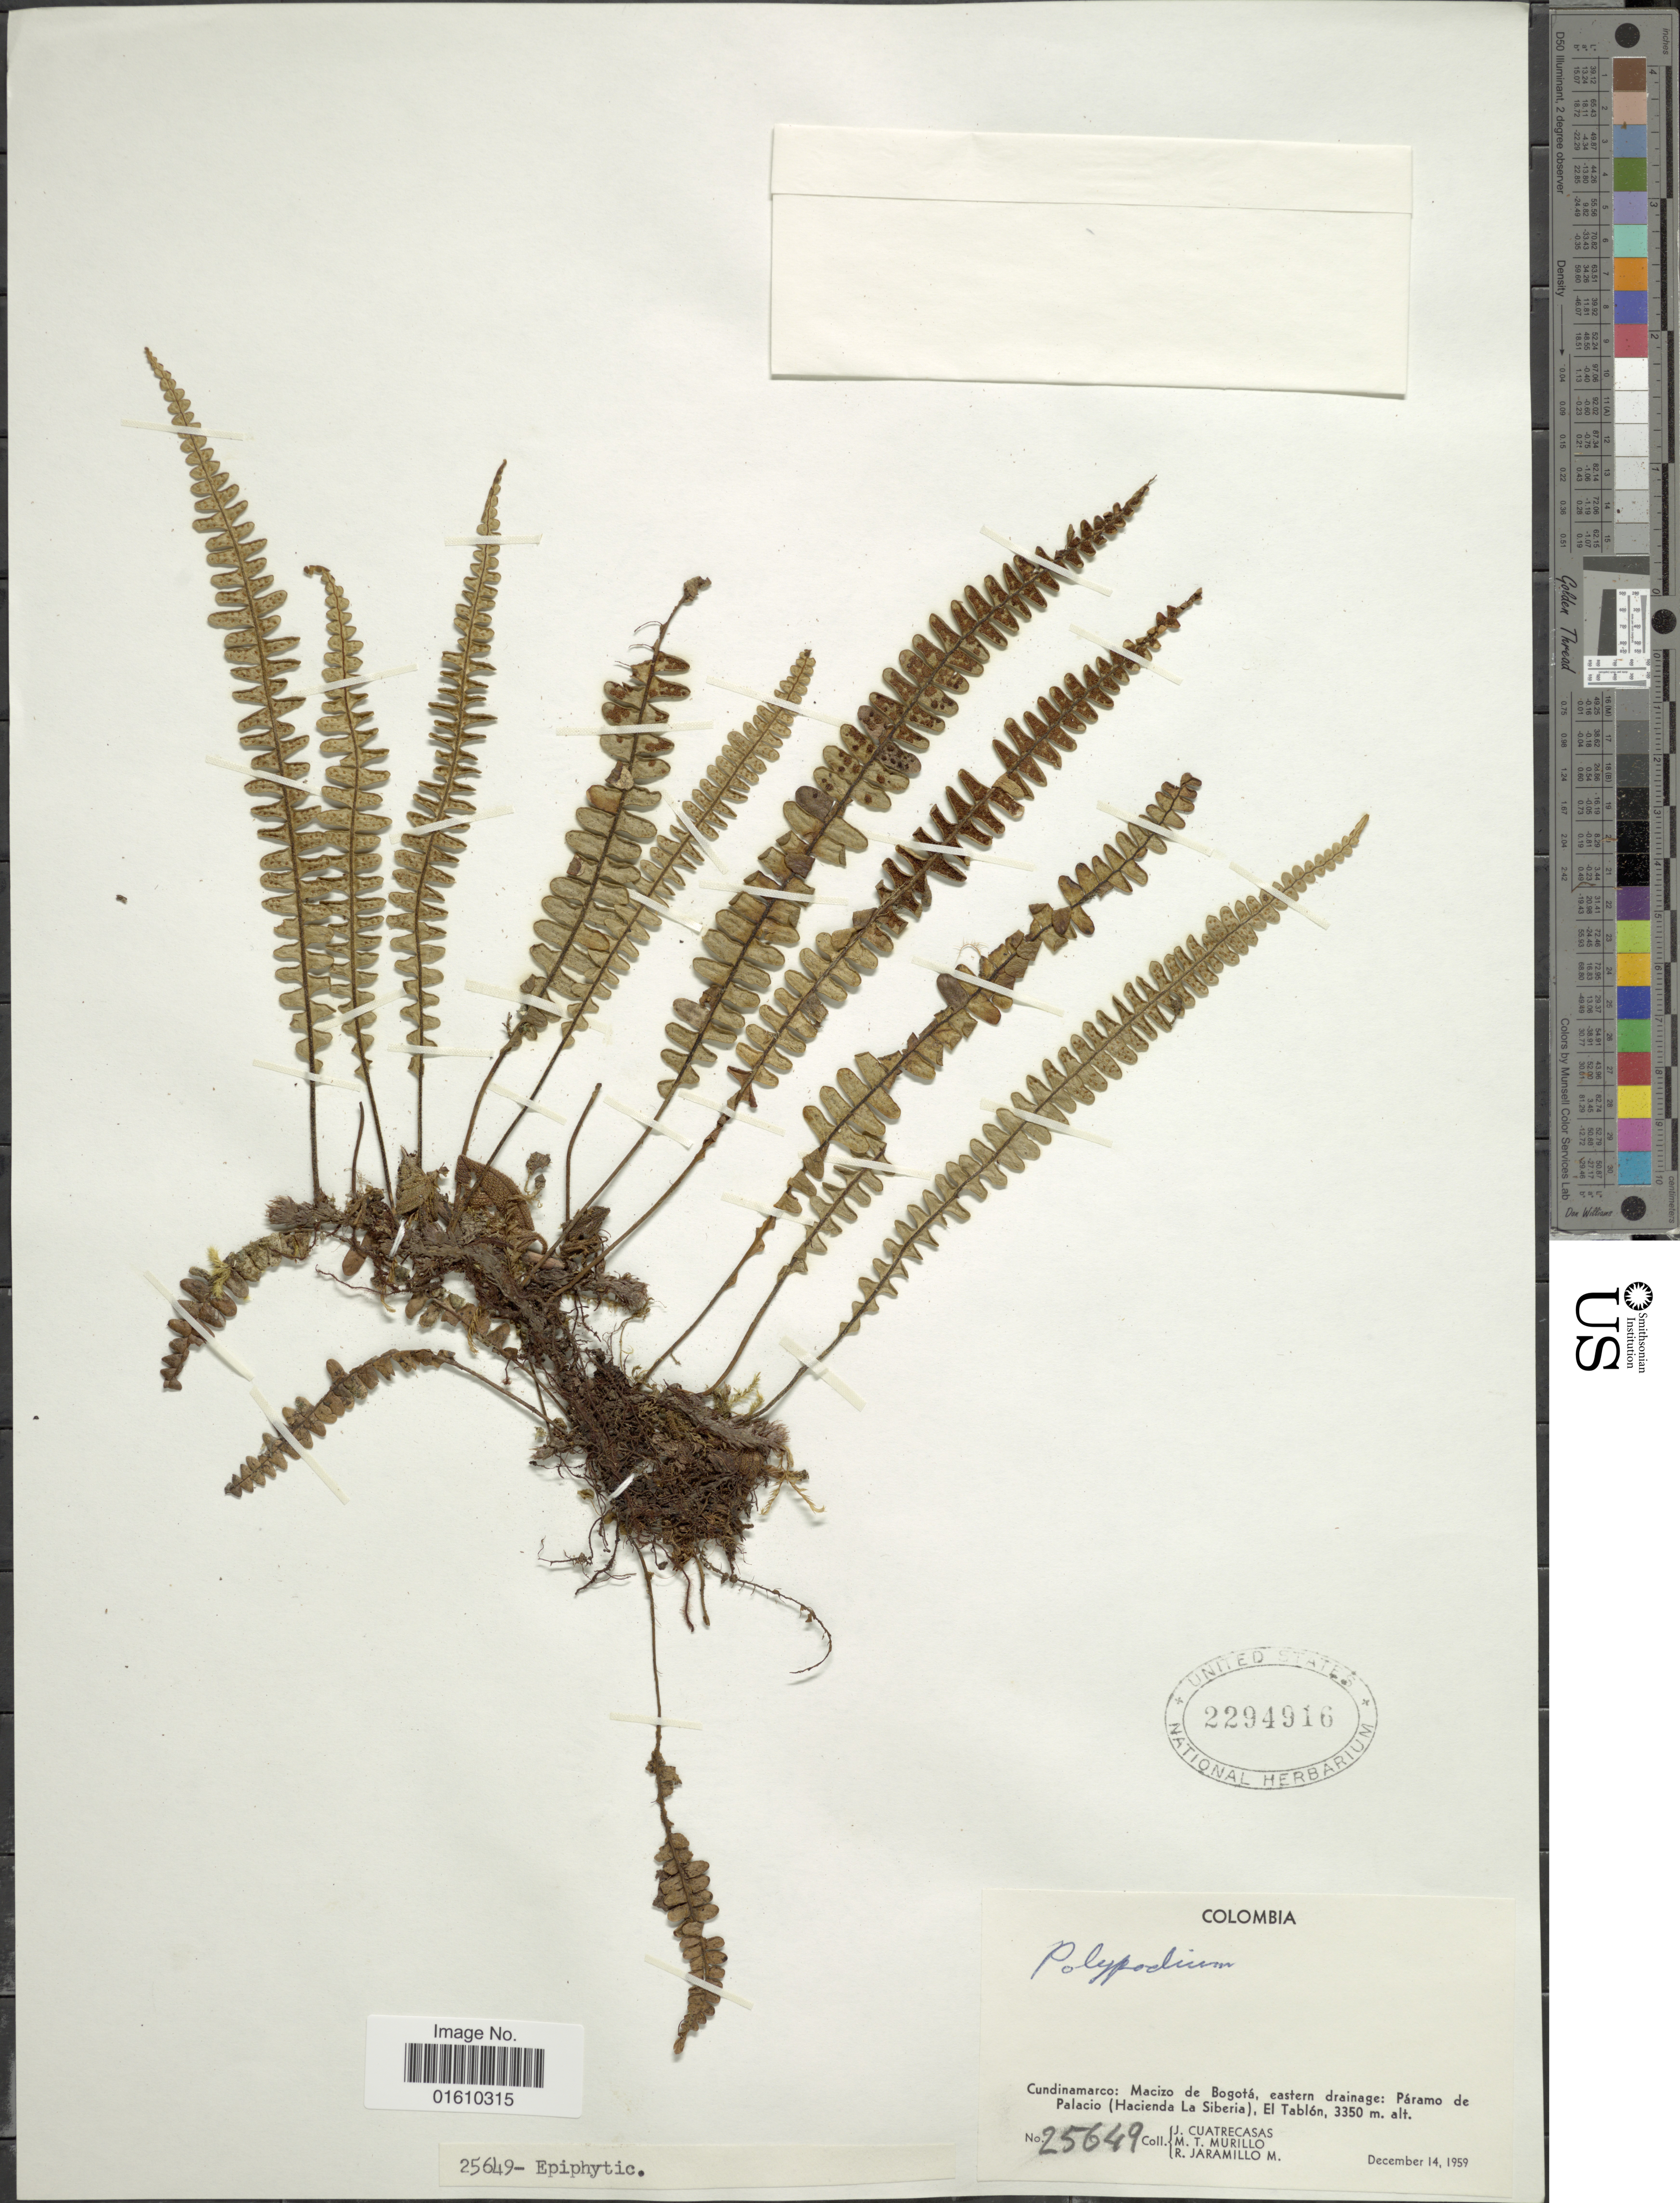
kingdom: Plantae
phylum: Tracheophyta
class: Polypodiopsida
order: Polypodiales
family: Polypodiaceae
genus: Melpomene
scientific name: Melpomene sp.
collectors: J. Cuatrecasas, M. Murillo & R. Jaramillo M.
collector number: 25649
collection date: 1959-12-14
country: Colombia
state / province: Cundinamarca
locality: Macizo de Bogotá, eastern drainage: Páramo de Palacio (Hacienda La Siberia), El Tablón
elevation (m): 3350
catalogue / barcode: US 2294916